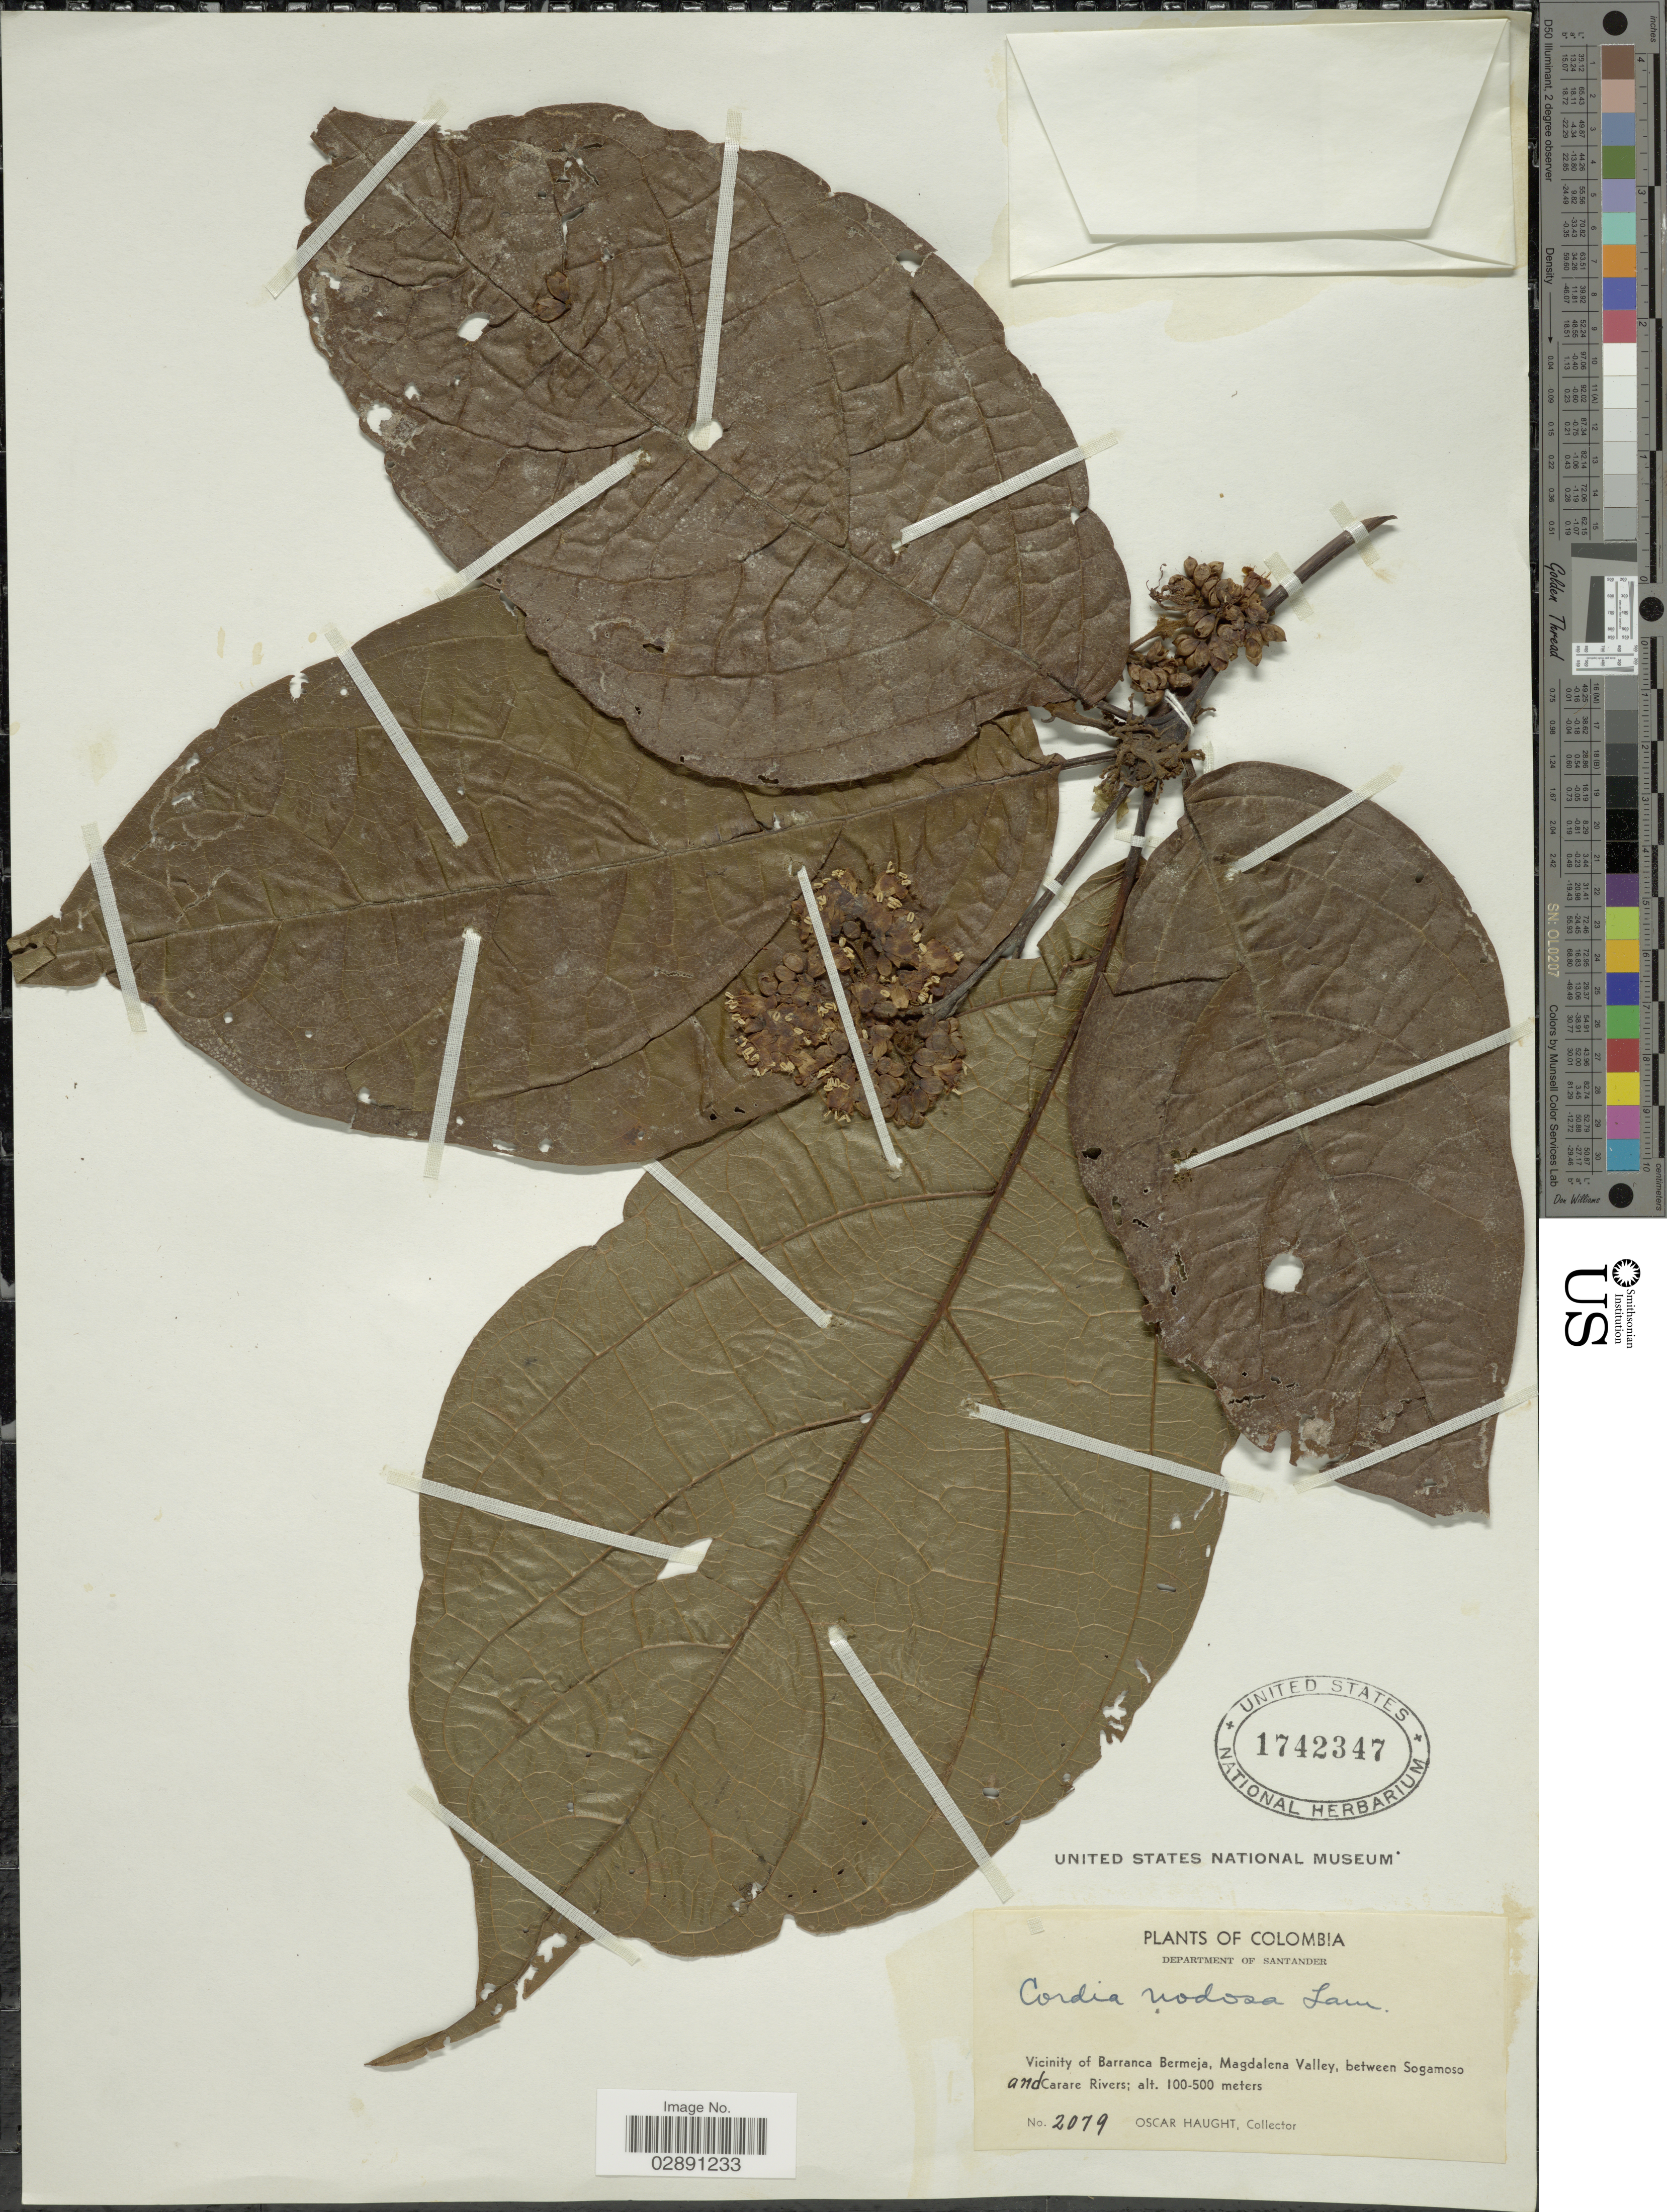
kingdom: Plantae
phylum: Tracheophyta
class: Magnoliopsida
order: Boraginales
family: Cordiaceae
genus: Cordia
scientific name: Cordia nodosa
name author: Lam.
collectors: O. Haught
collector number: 2079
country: Colombia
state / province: Santander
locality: Department of Santander. Vicinity of Barranca Bermeja, Magdalena Valley, between Sogamoso and Carare Rivers.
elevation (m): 100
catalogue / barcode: US 1742347